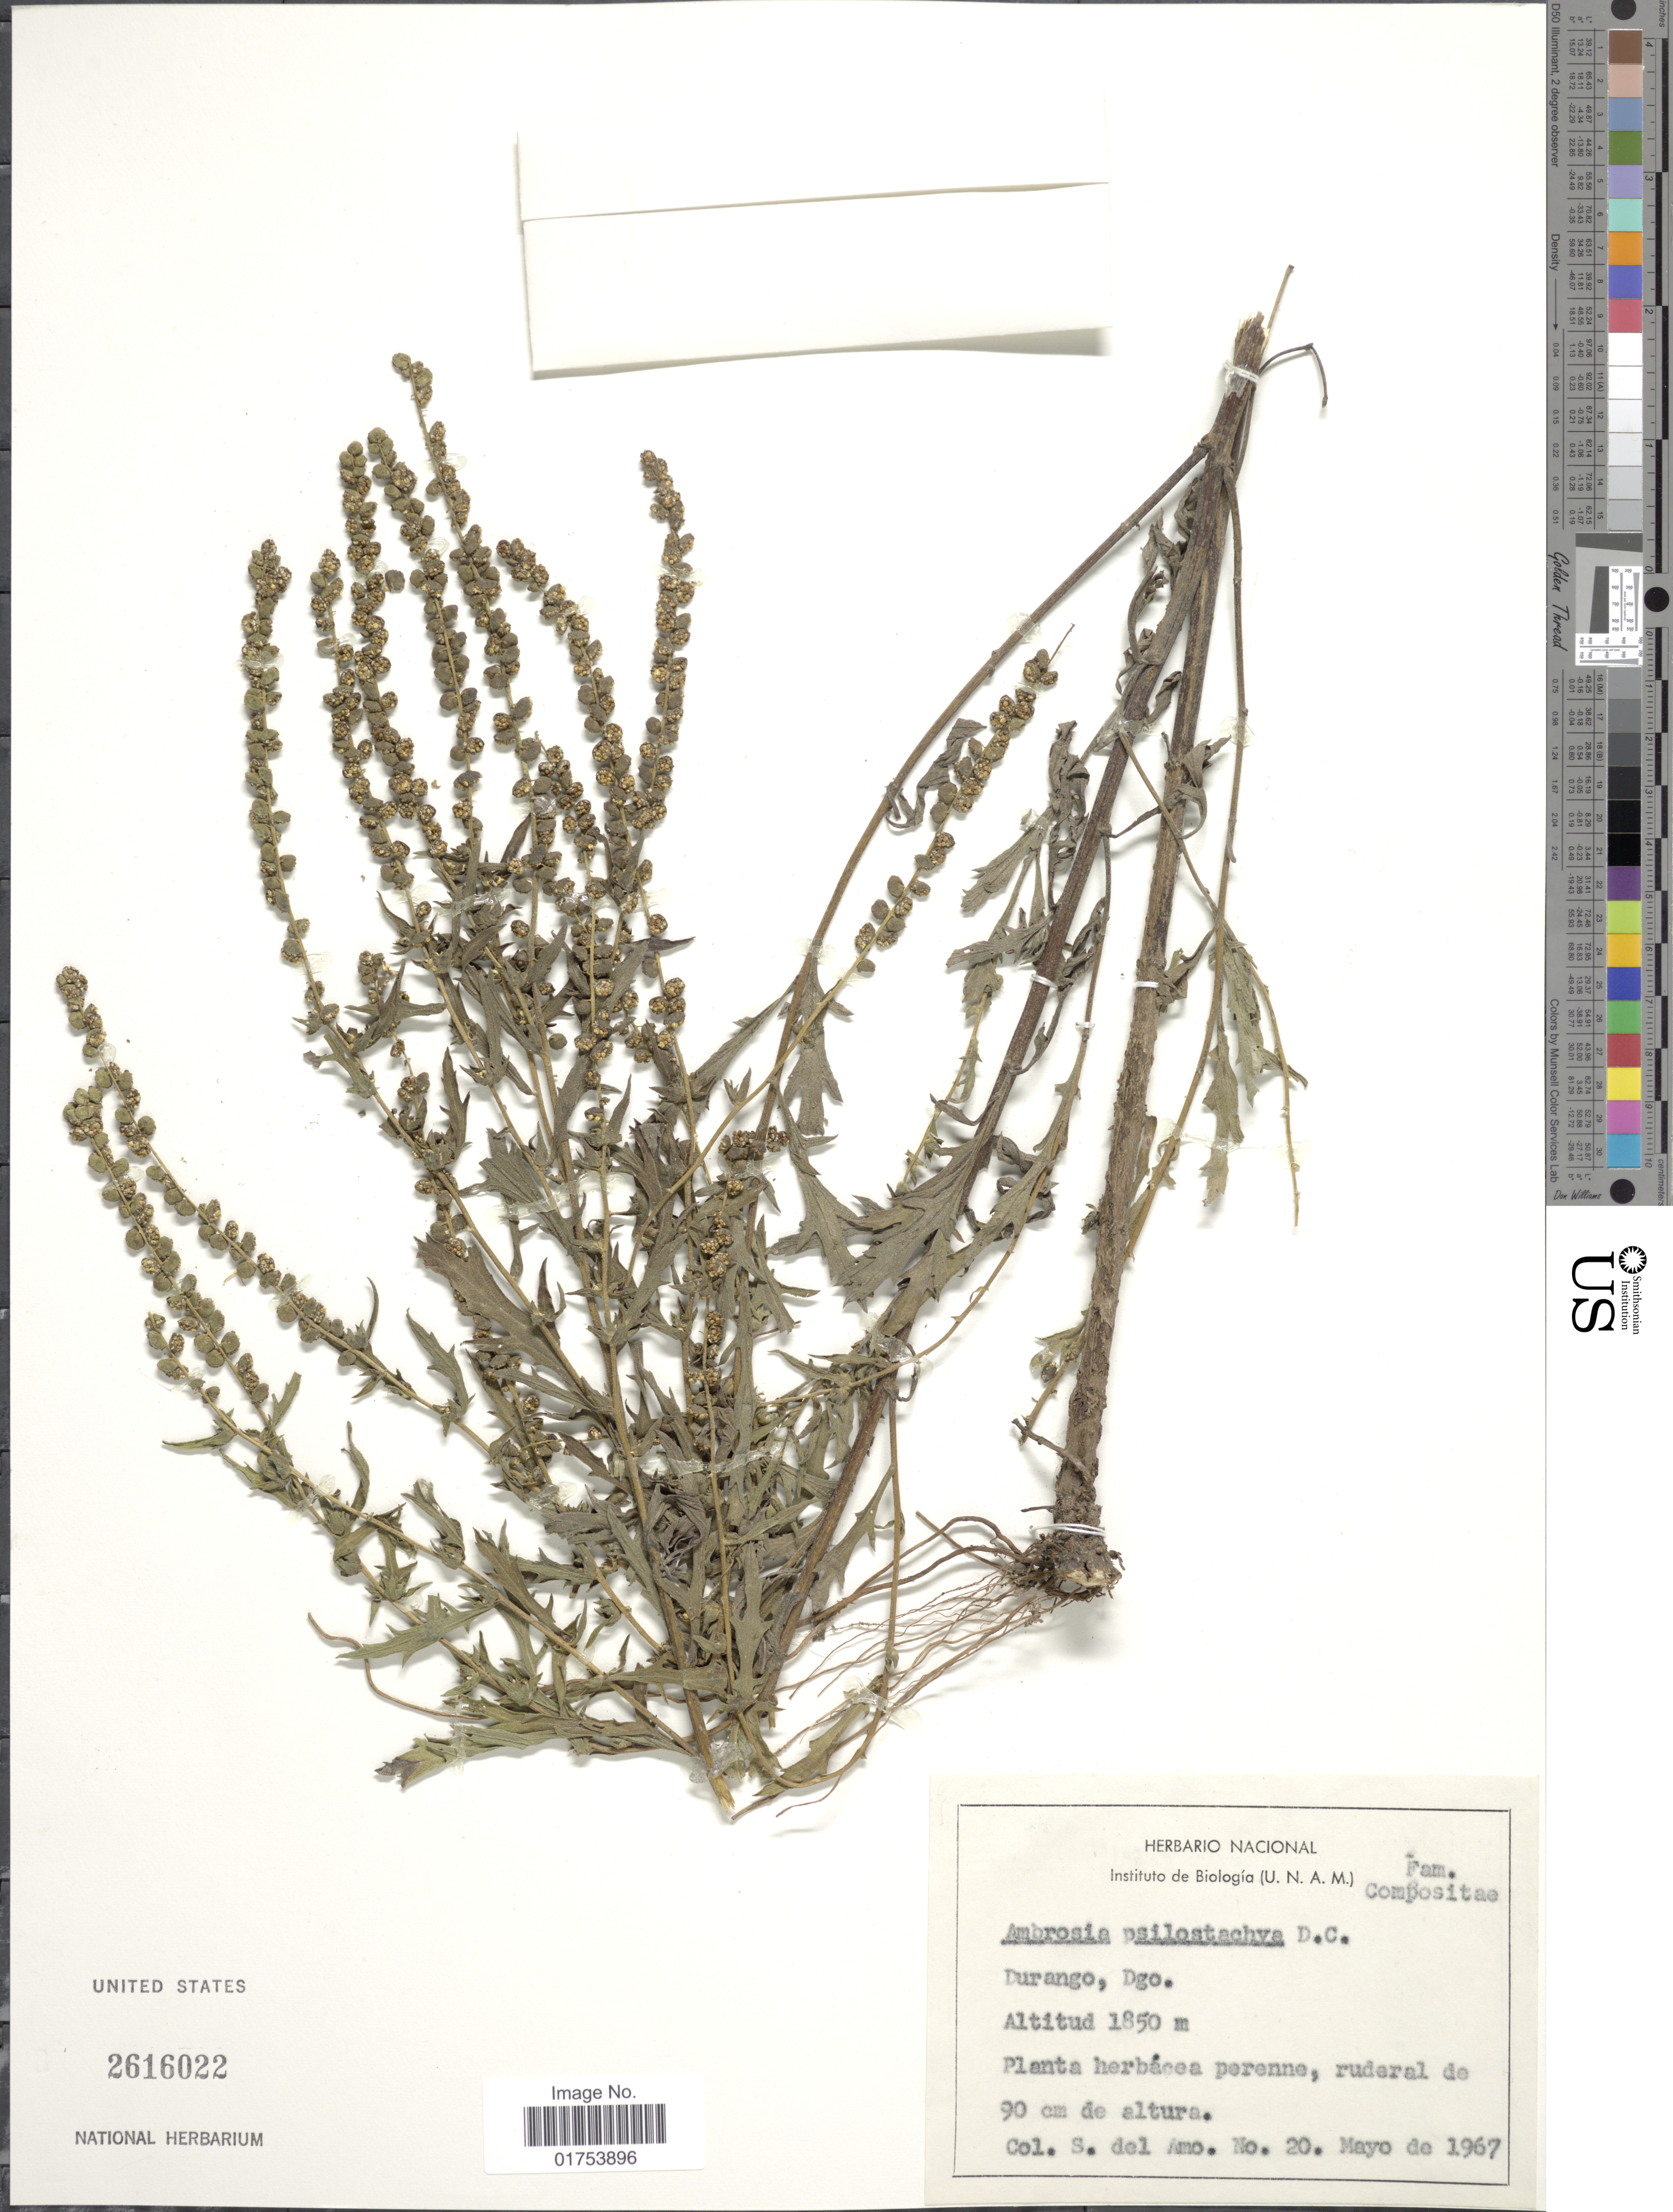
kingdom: Plantae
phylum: Tracheophyta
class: Magnoliopsida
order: Asterales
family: Asteraceae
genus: Ambrosia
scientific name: Ambrosia psilostachya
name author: DC.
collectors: S. Amo.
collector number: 20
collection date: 1967-05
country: Mexico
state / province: Durango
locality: Durango, Dgo.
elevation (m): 1850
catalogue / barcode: US 2616022